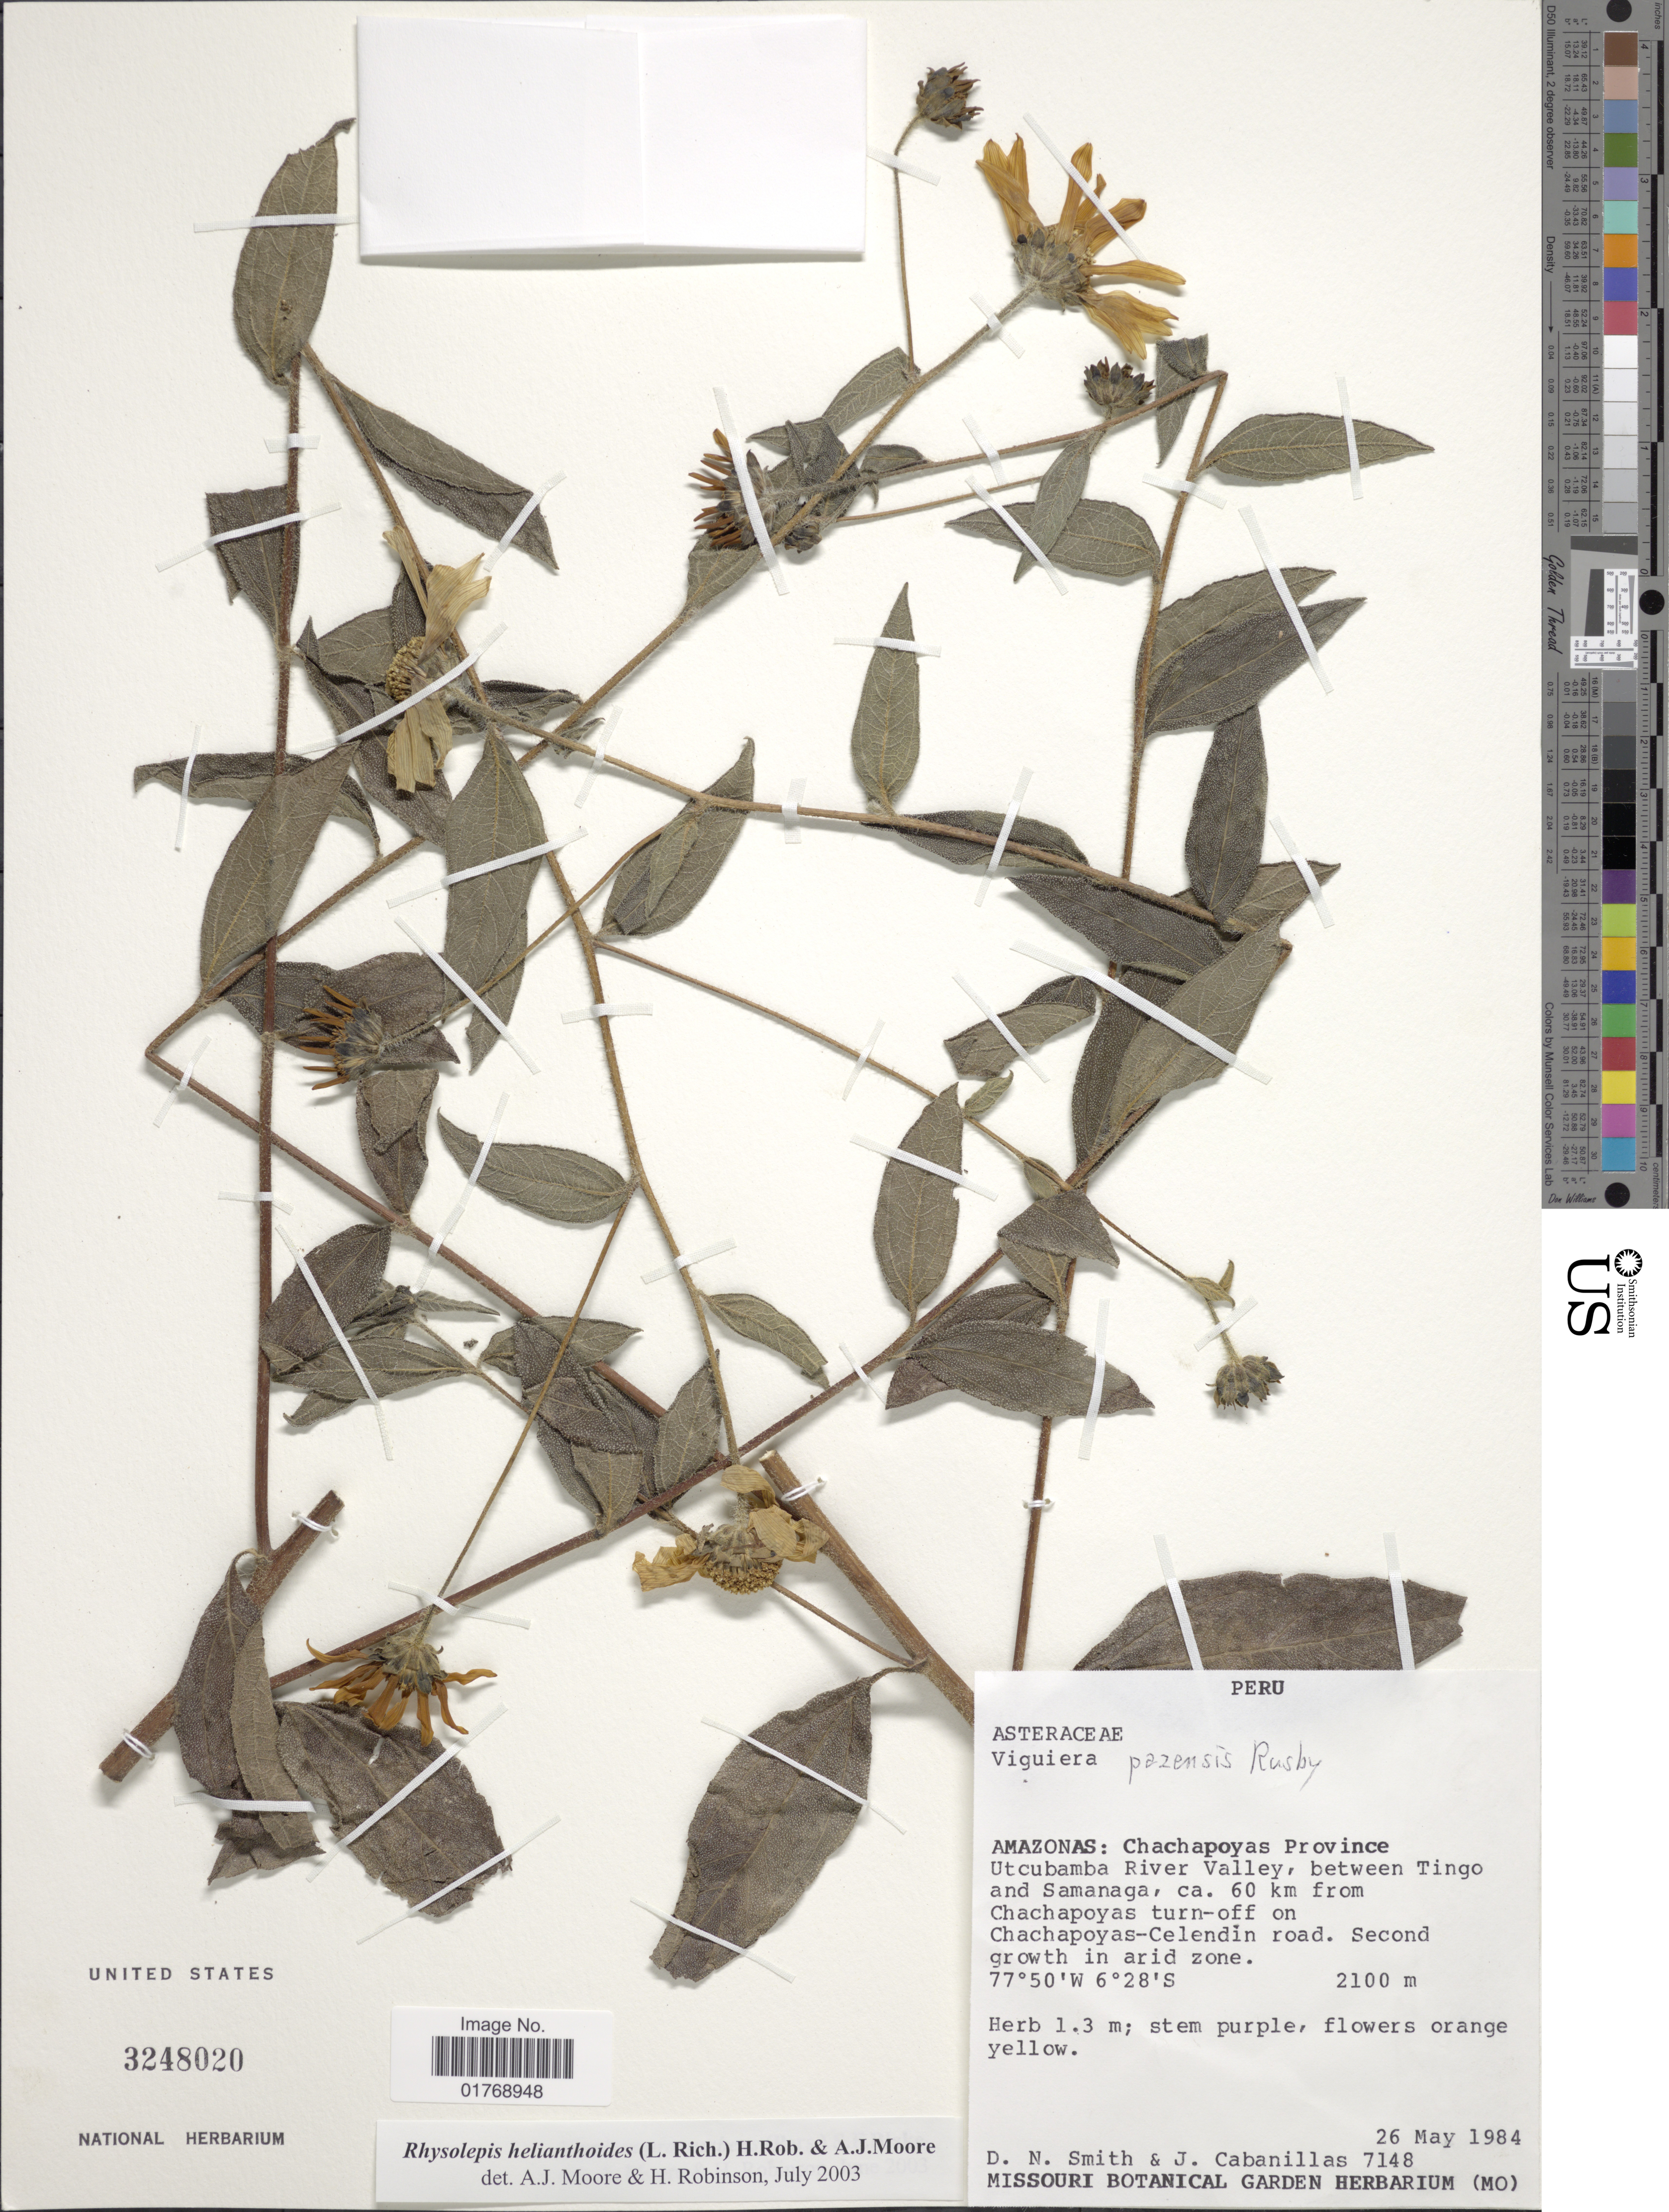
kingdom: Plantae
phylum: Tracheophyta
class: Magnoliopsida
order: Asterales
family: Asteraceae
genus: Viguiera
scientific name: Viguiera procumbens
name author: (Pers.) S.F. Blake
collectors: D. Smith & J. Cabanillas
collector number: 7148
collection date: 1984-05-26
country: Peru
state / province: Amazonas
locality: Amazonas: Chachapoyas Province. Utcubamba River Valley, between Tingo and Samanaga, ca. 60 km from Chachapoyas turn-off on Chachapoyas-Celendín road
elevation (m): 2100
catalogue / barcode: US 3248020